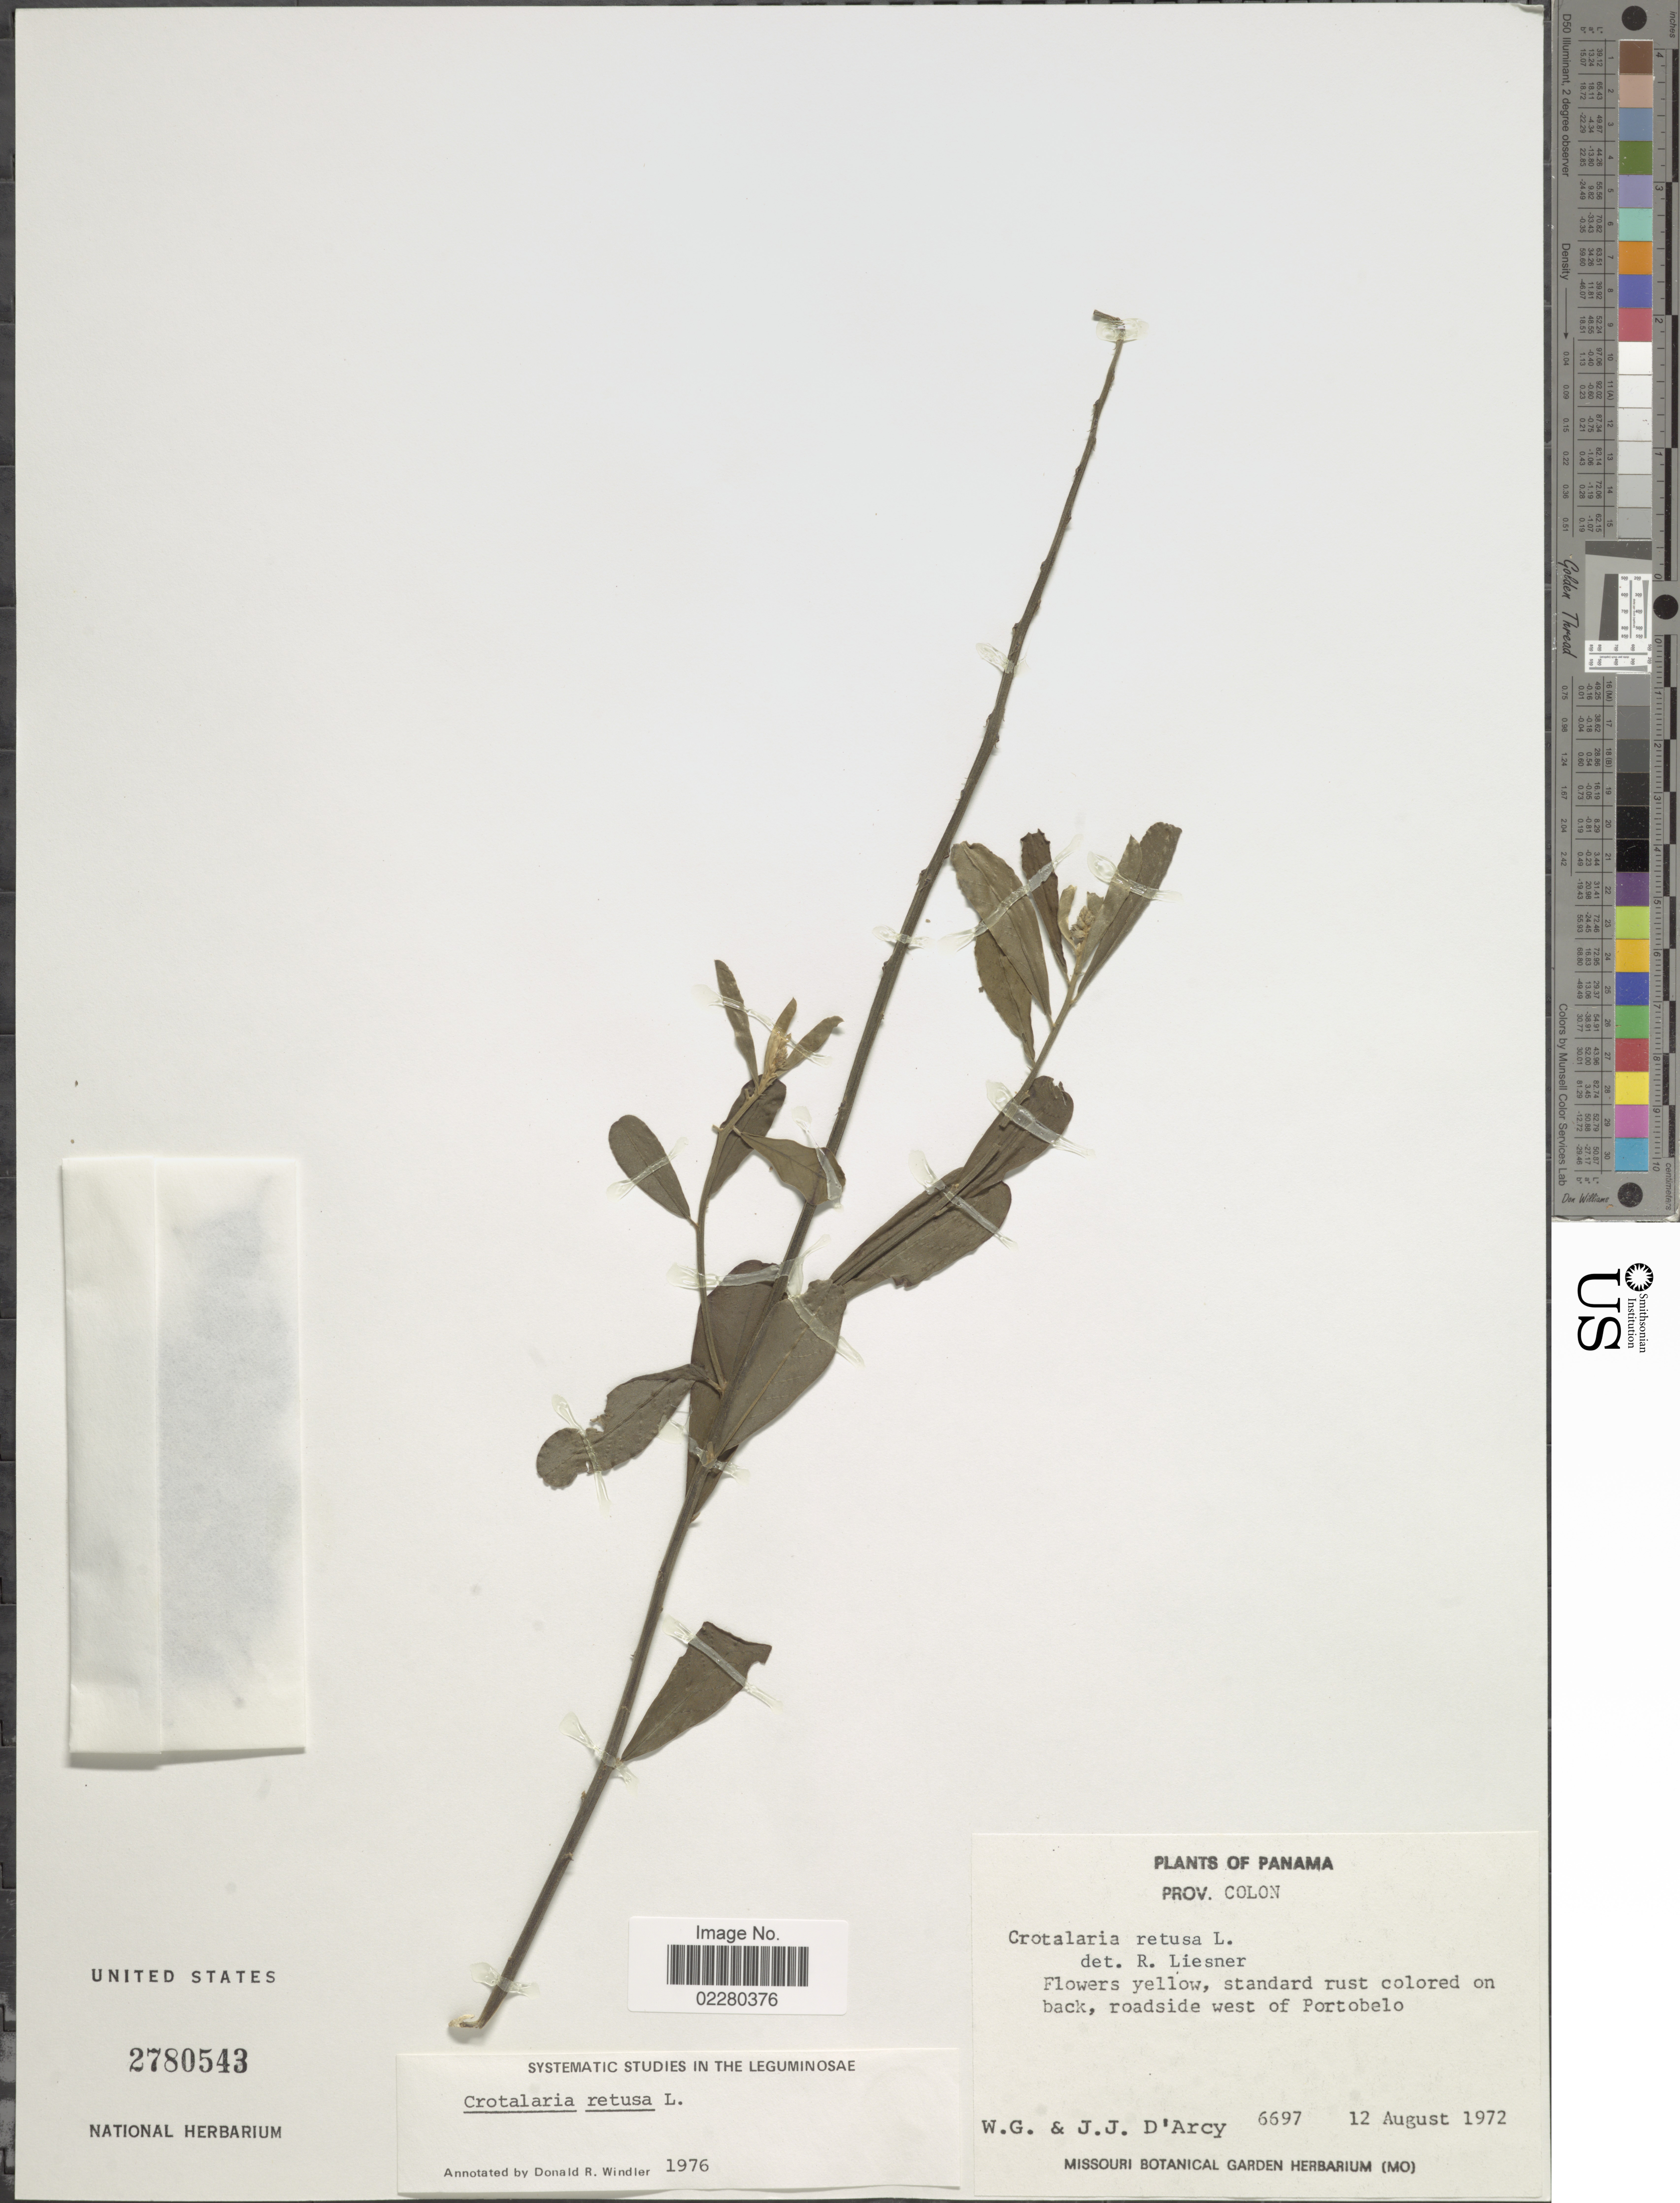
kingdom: Plantae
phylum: Tracheophyta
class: Magnoliopsida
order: Fabales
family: Fabaceae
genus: Crotalaria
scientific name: Crotalaria retusa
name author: L.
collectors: W. G. D'Arcy & J. J. D'Arcy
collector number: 6697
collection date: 1972-08-12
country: Panama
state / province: Colón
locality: Prov. Colon. Roadside west of Portobelo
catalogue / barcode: US 2780543